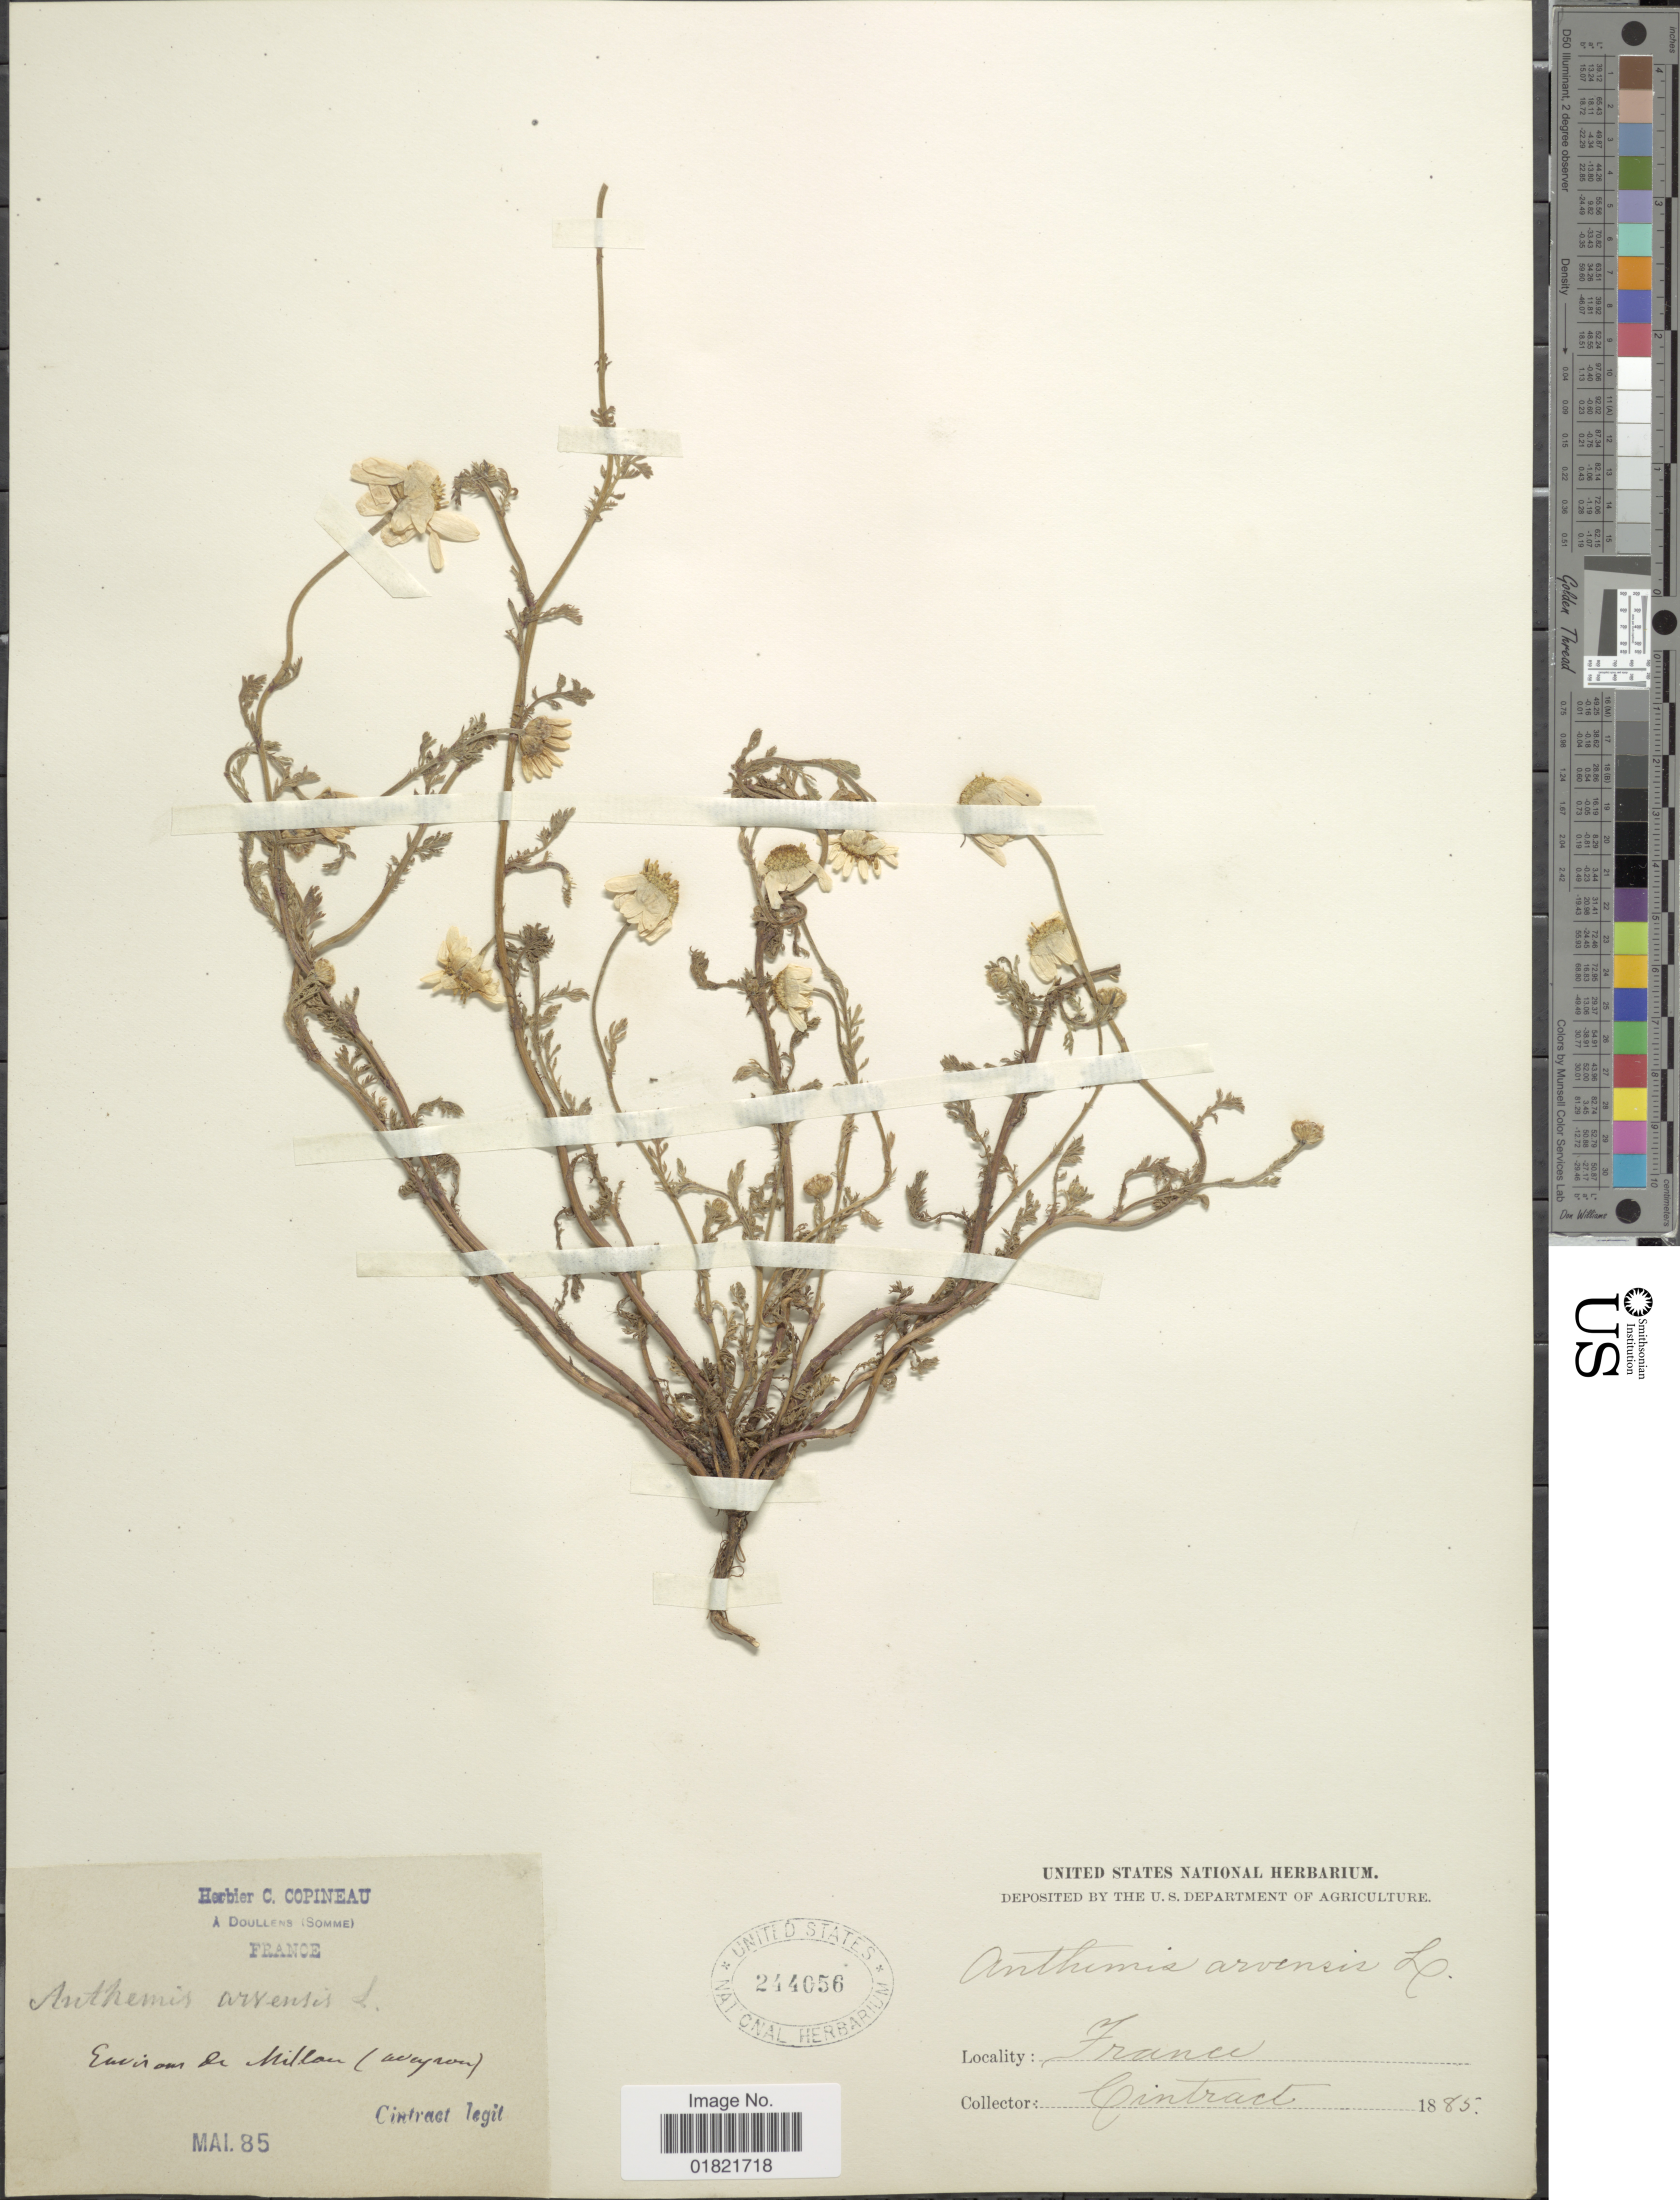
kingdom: Plantae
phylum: Tracheophyta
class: Magnoliopsida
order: Asterales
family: Asteraceae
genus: Anthemis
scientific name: Anthemis arvensis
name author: L.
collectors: Cintract, --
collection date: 1885-05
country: France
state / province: Occitanie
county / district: Aveyron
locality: Environs de Milton, Aveyron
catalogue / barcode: US 244056